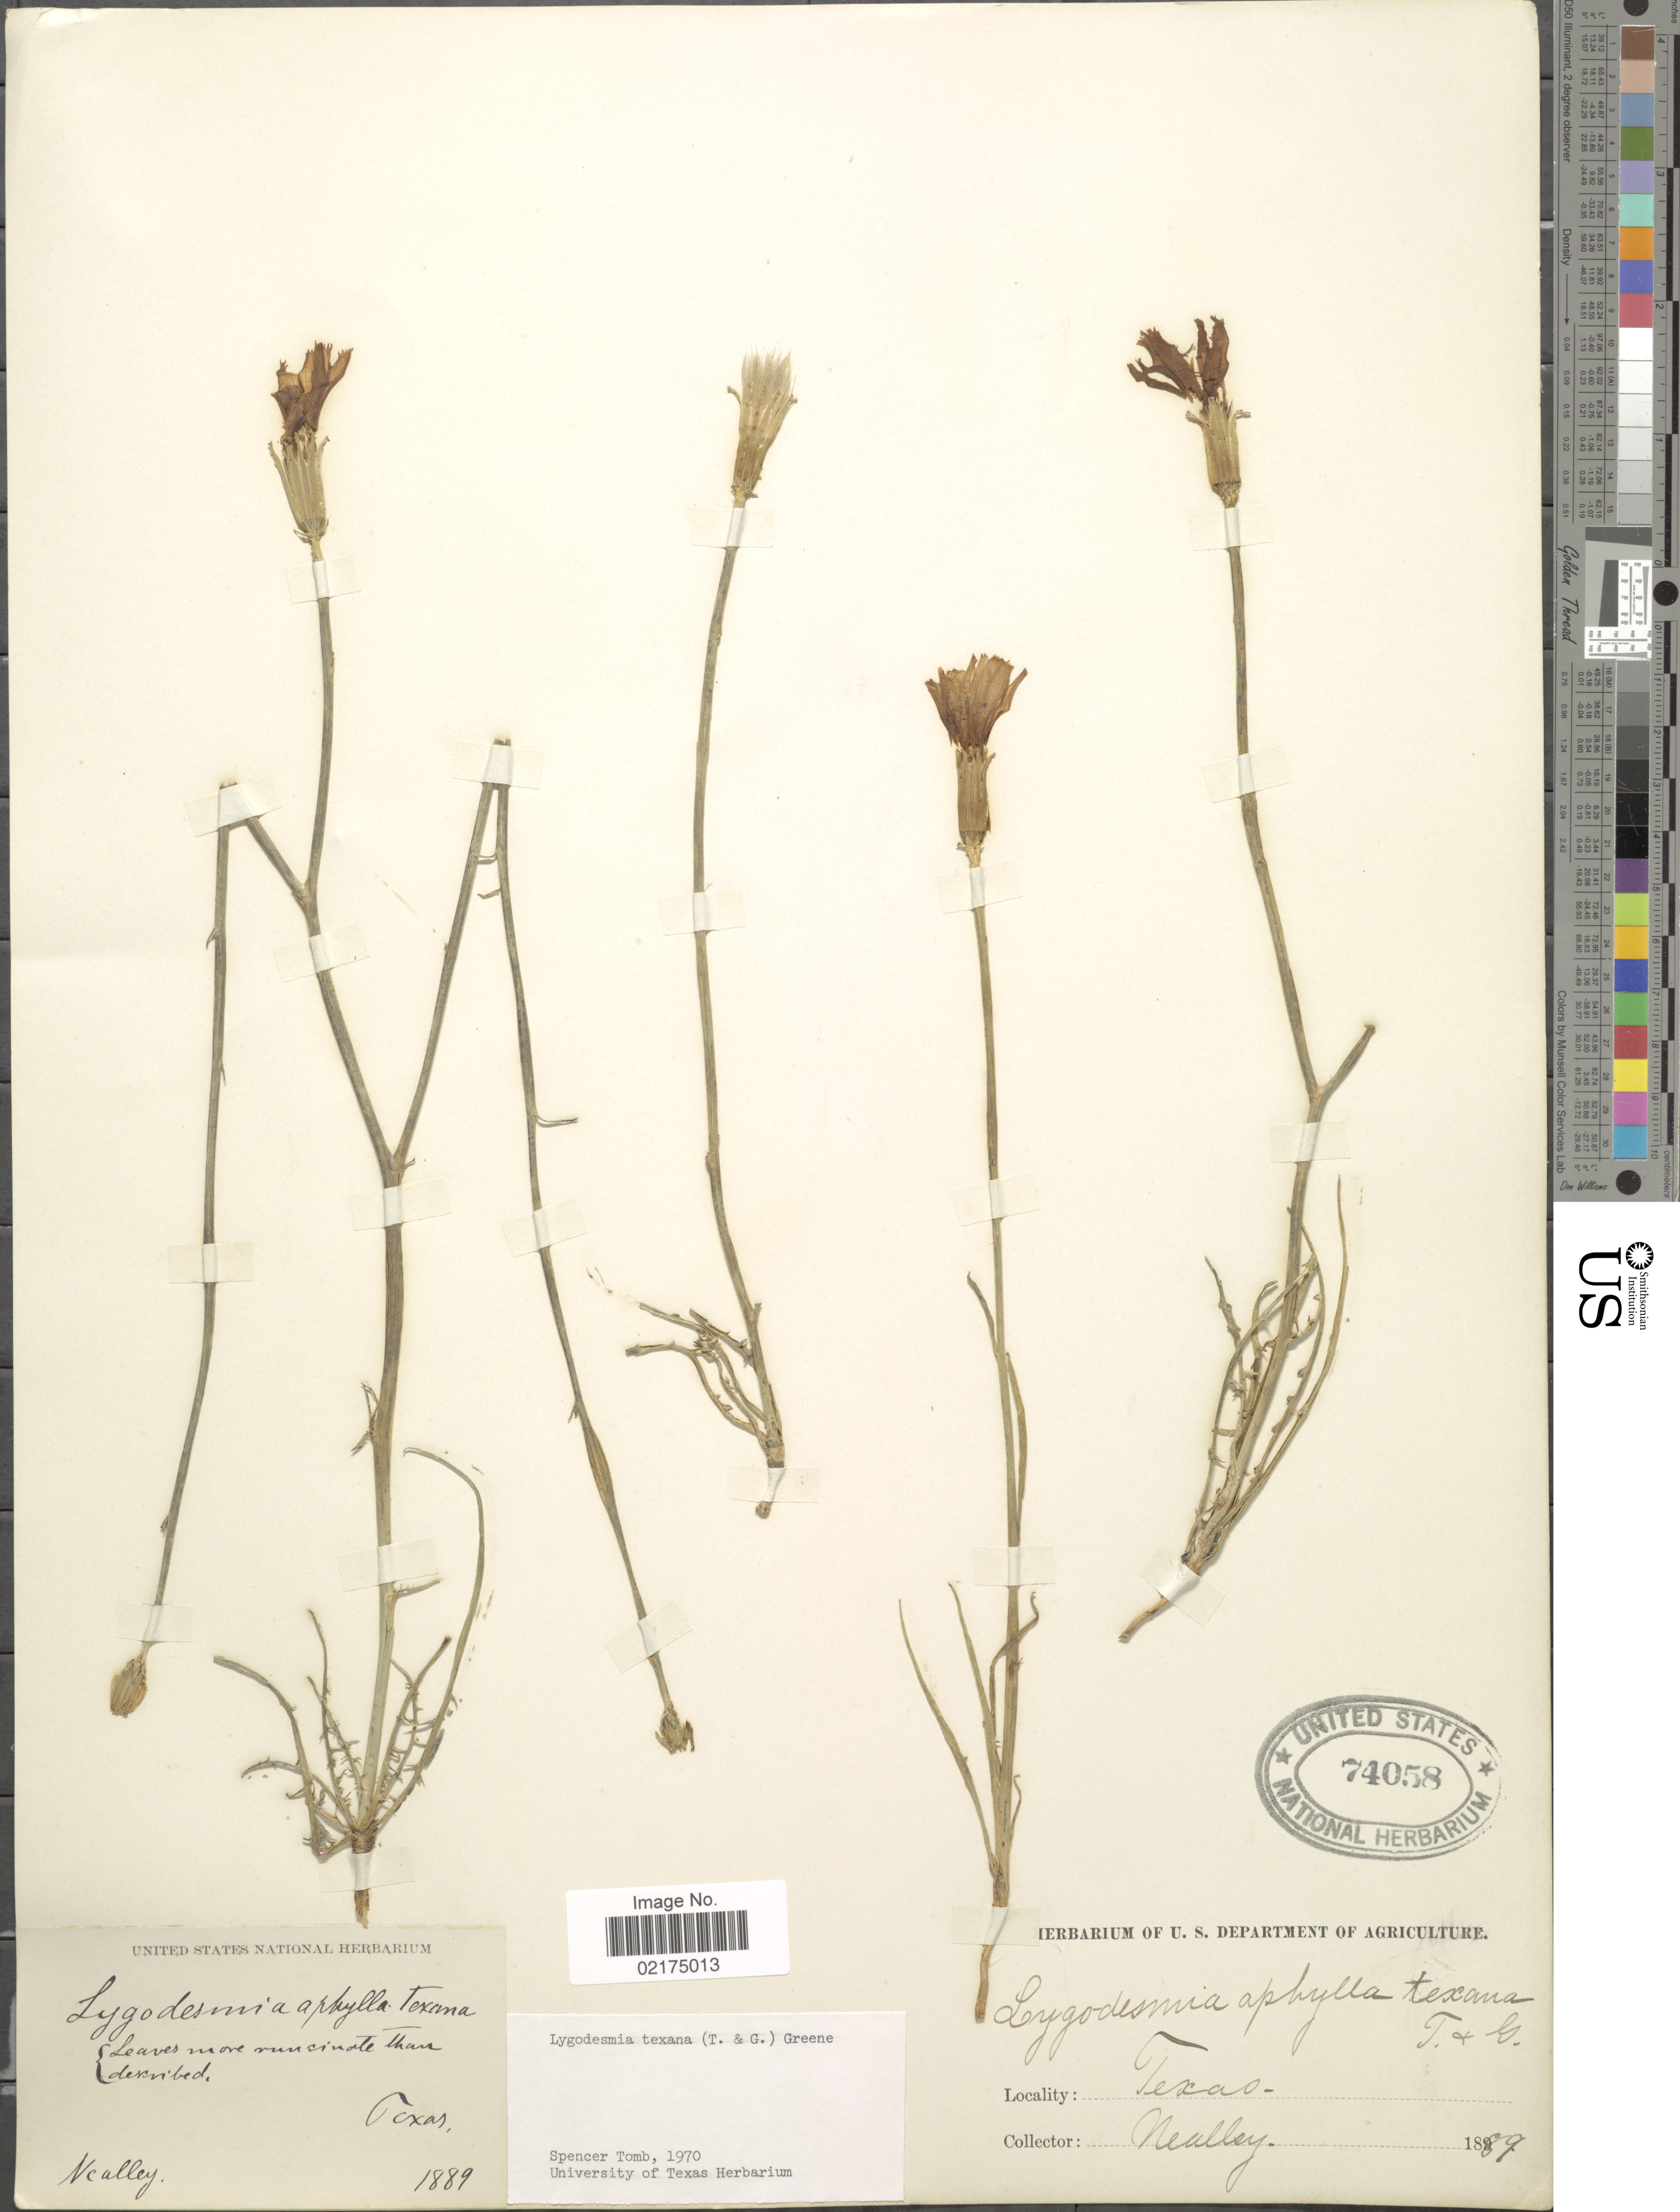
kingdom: Plantae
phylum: Tracheophyta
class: Magnoliopsida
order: Asterales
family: Asteraceae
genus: Lygodesmia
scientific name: Lygodesmia texana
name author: (Torr. & A. Gray) Greene ex Small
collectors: Nealley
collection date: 1889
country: United States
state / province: Texas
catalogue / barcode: US 74058